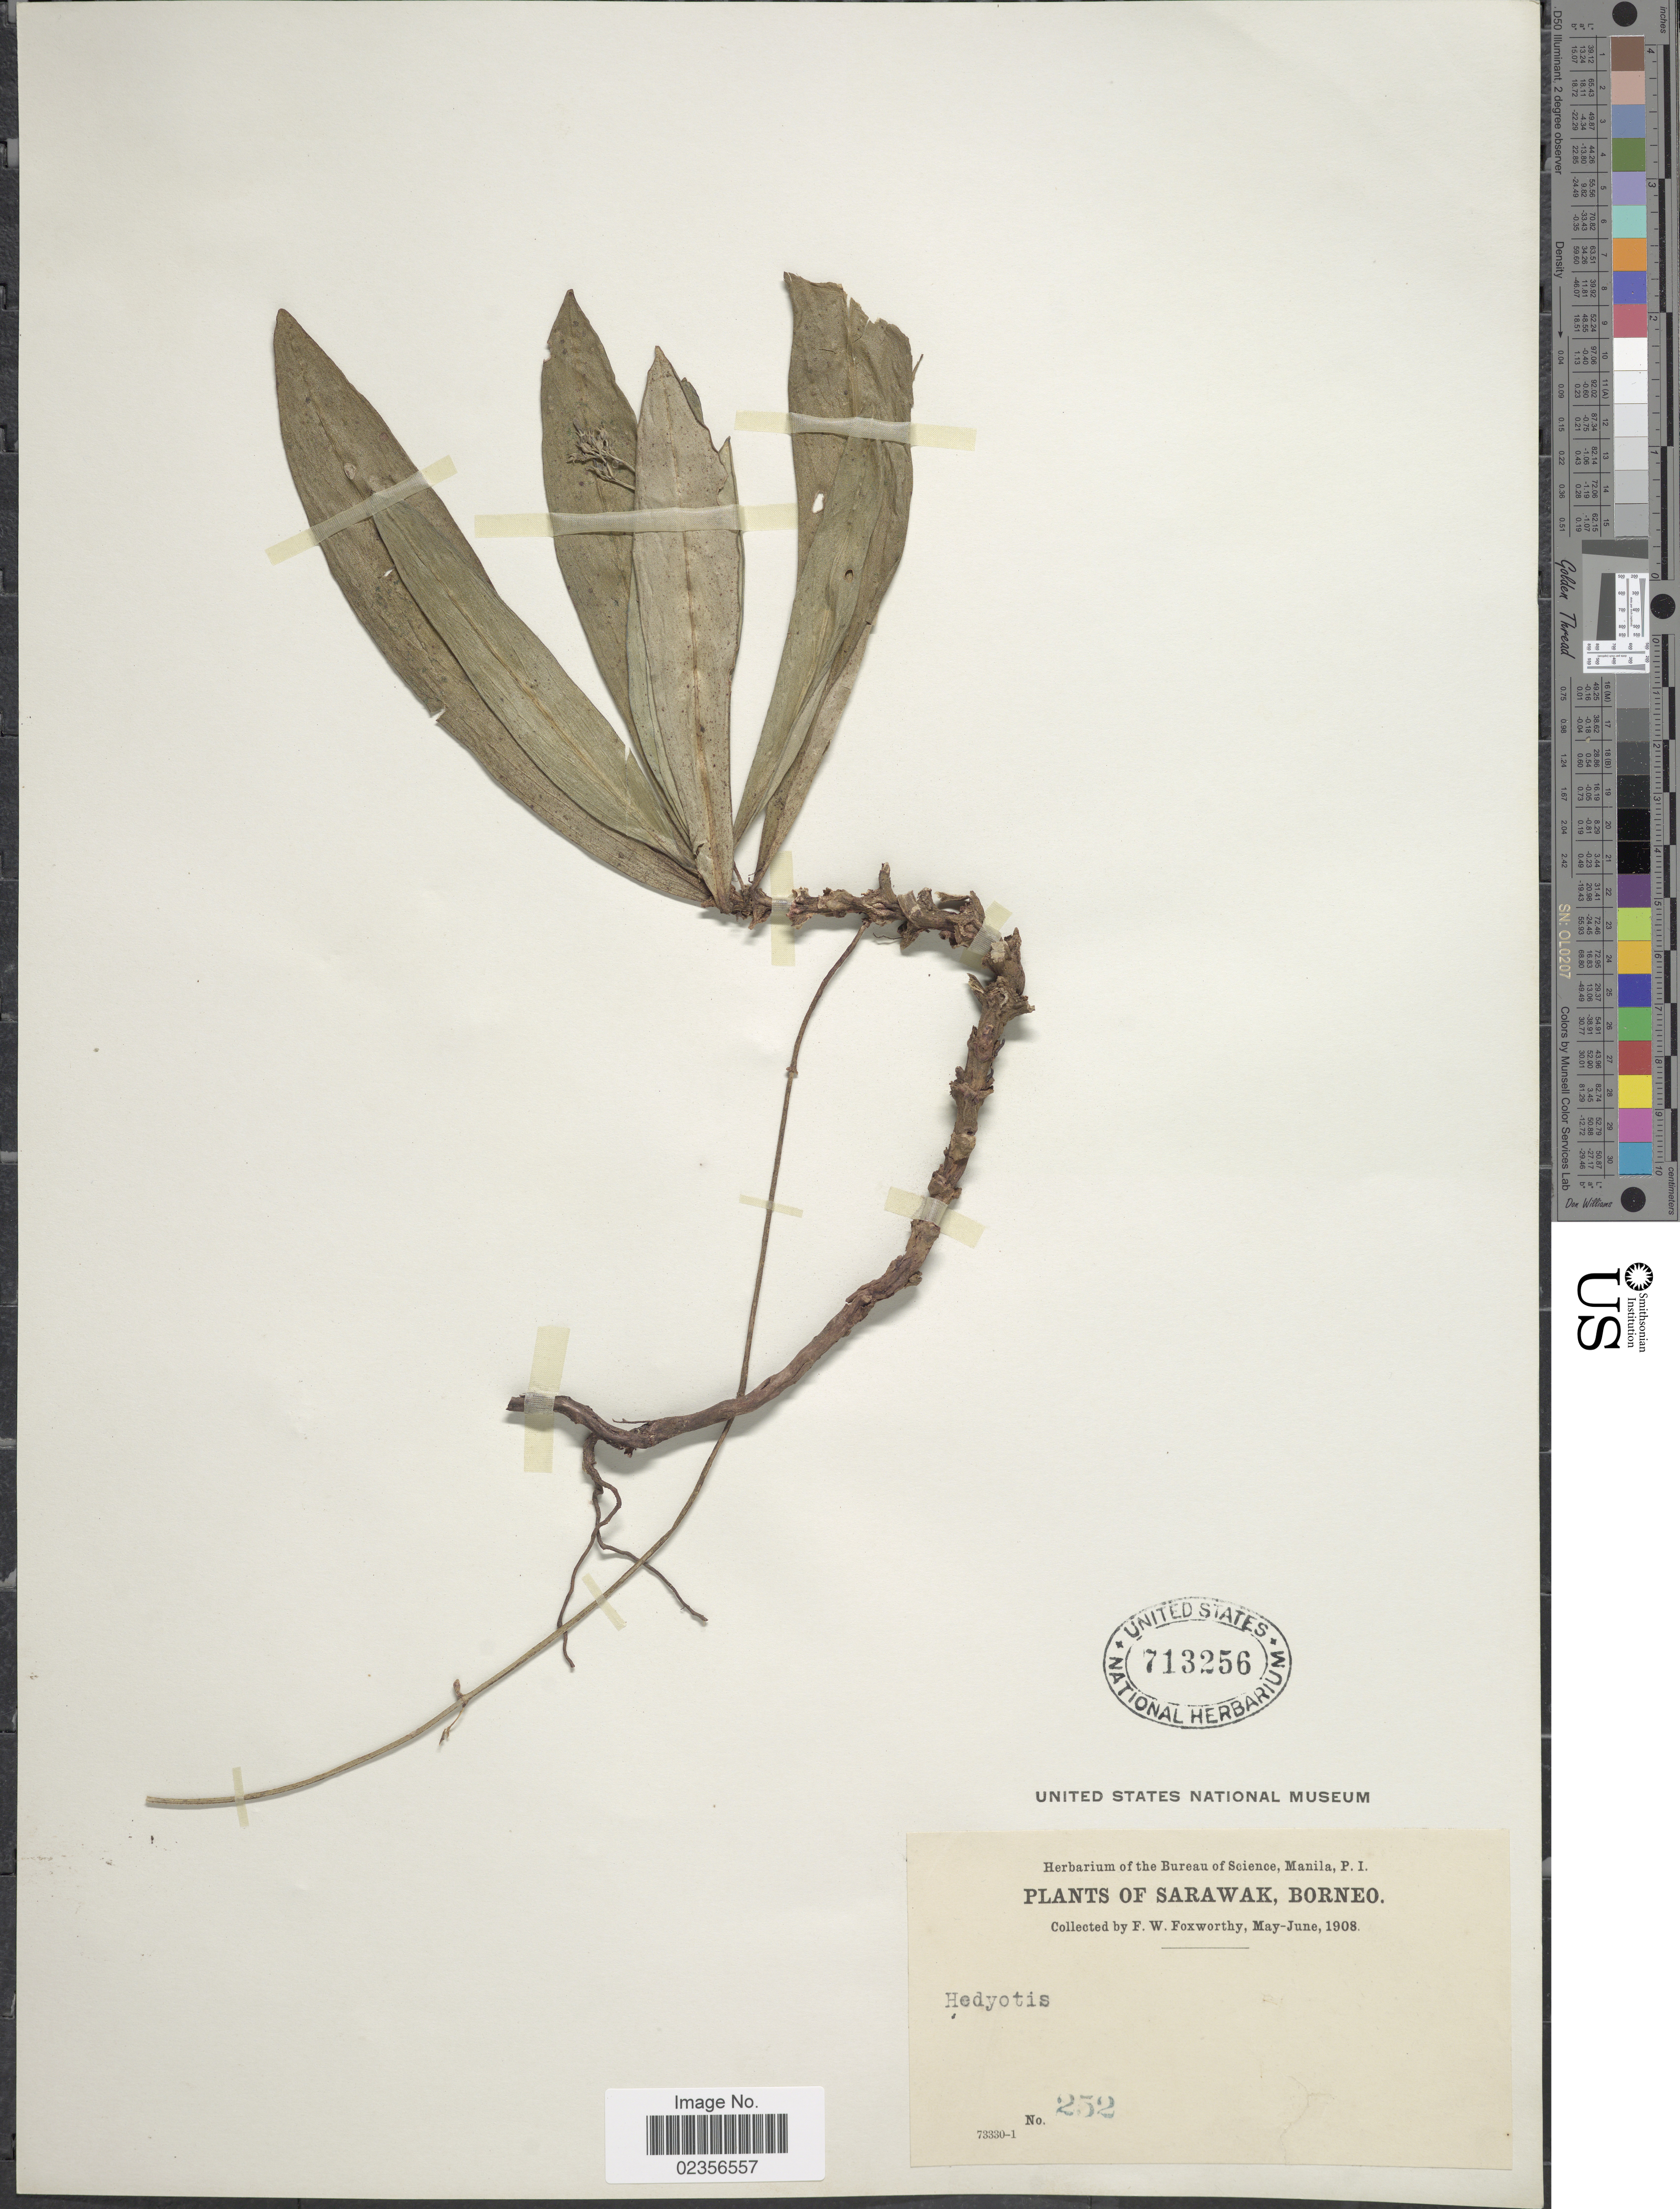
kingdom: Plantae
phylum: Tracheophyta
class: Magnoliopsida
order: Gentianales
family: Rubiaceae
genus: Hedyotis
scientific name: Hedyotis sp.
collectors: F. W. Foxworthy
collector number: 252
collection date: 1908-05/1908-06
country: Malaysia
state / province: Sarawak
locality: Borneo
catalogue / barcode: US 713256